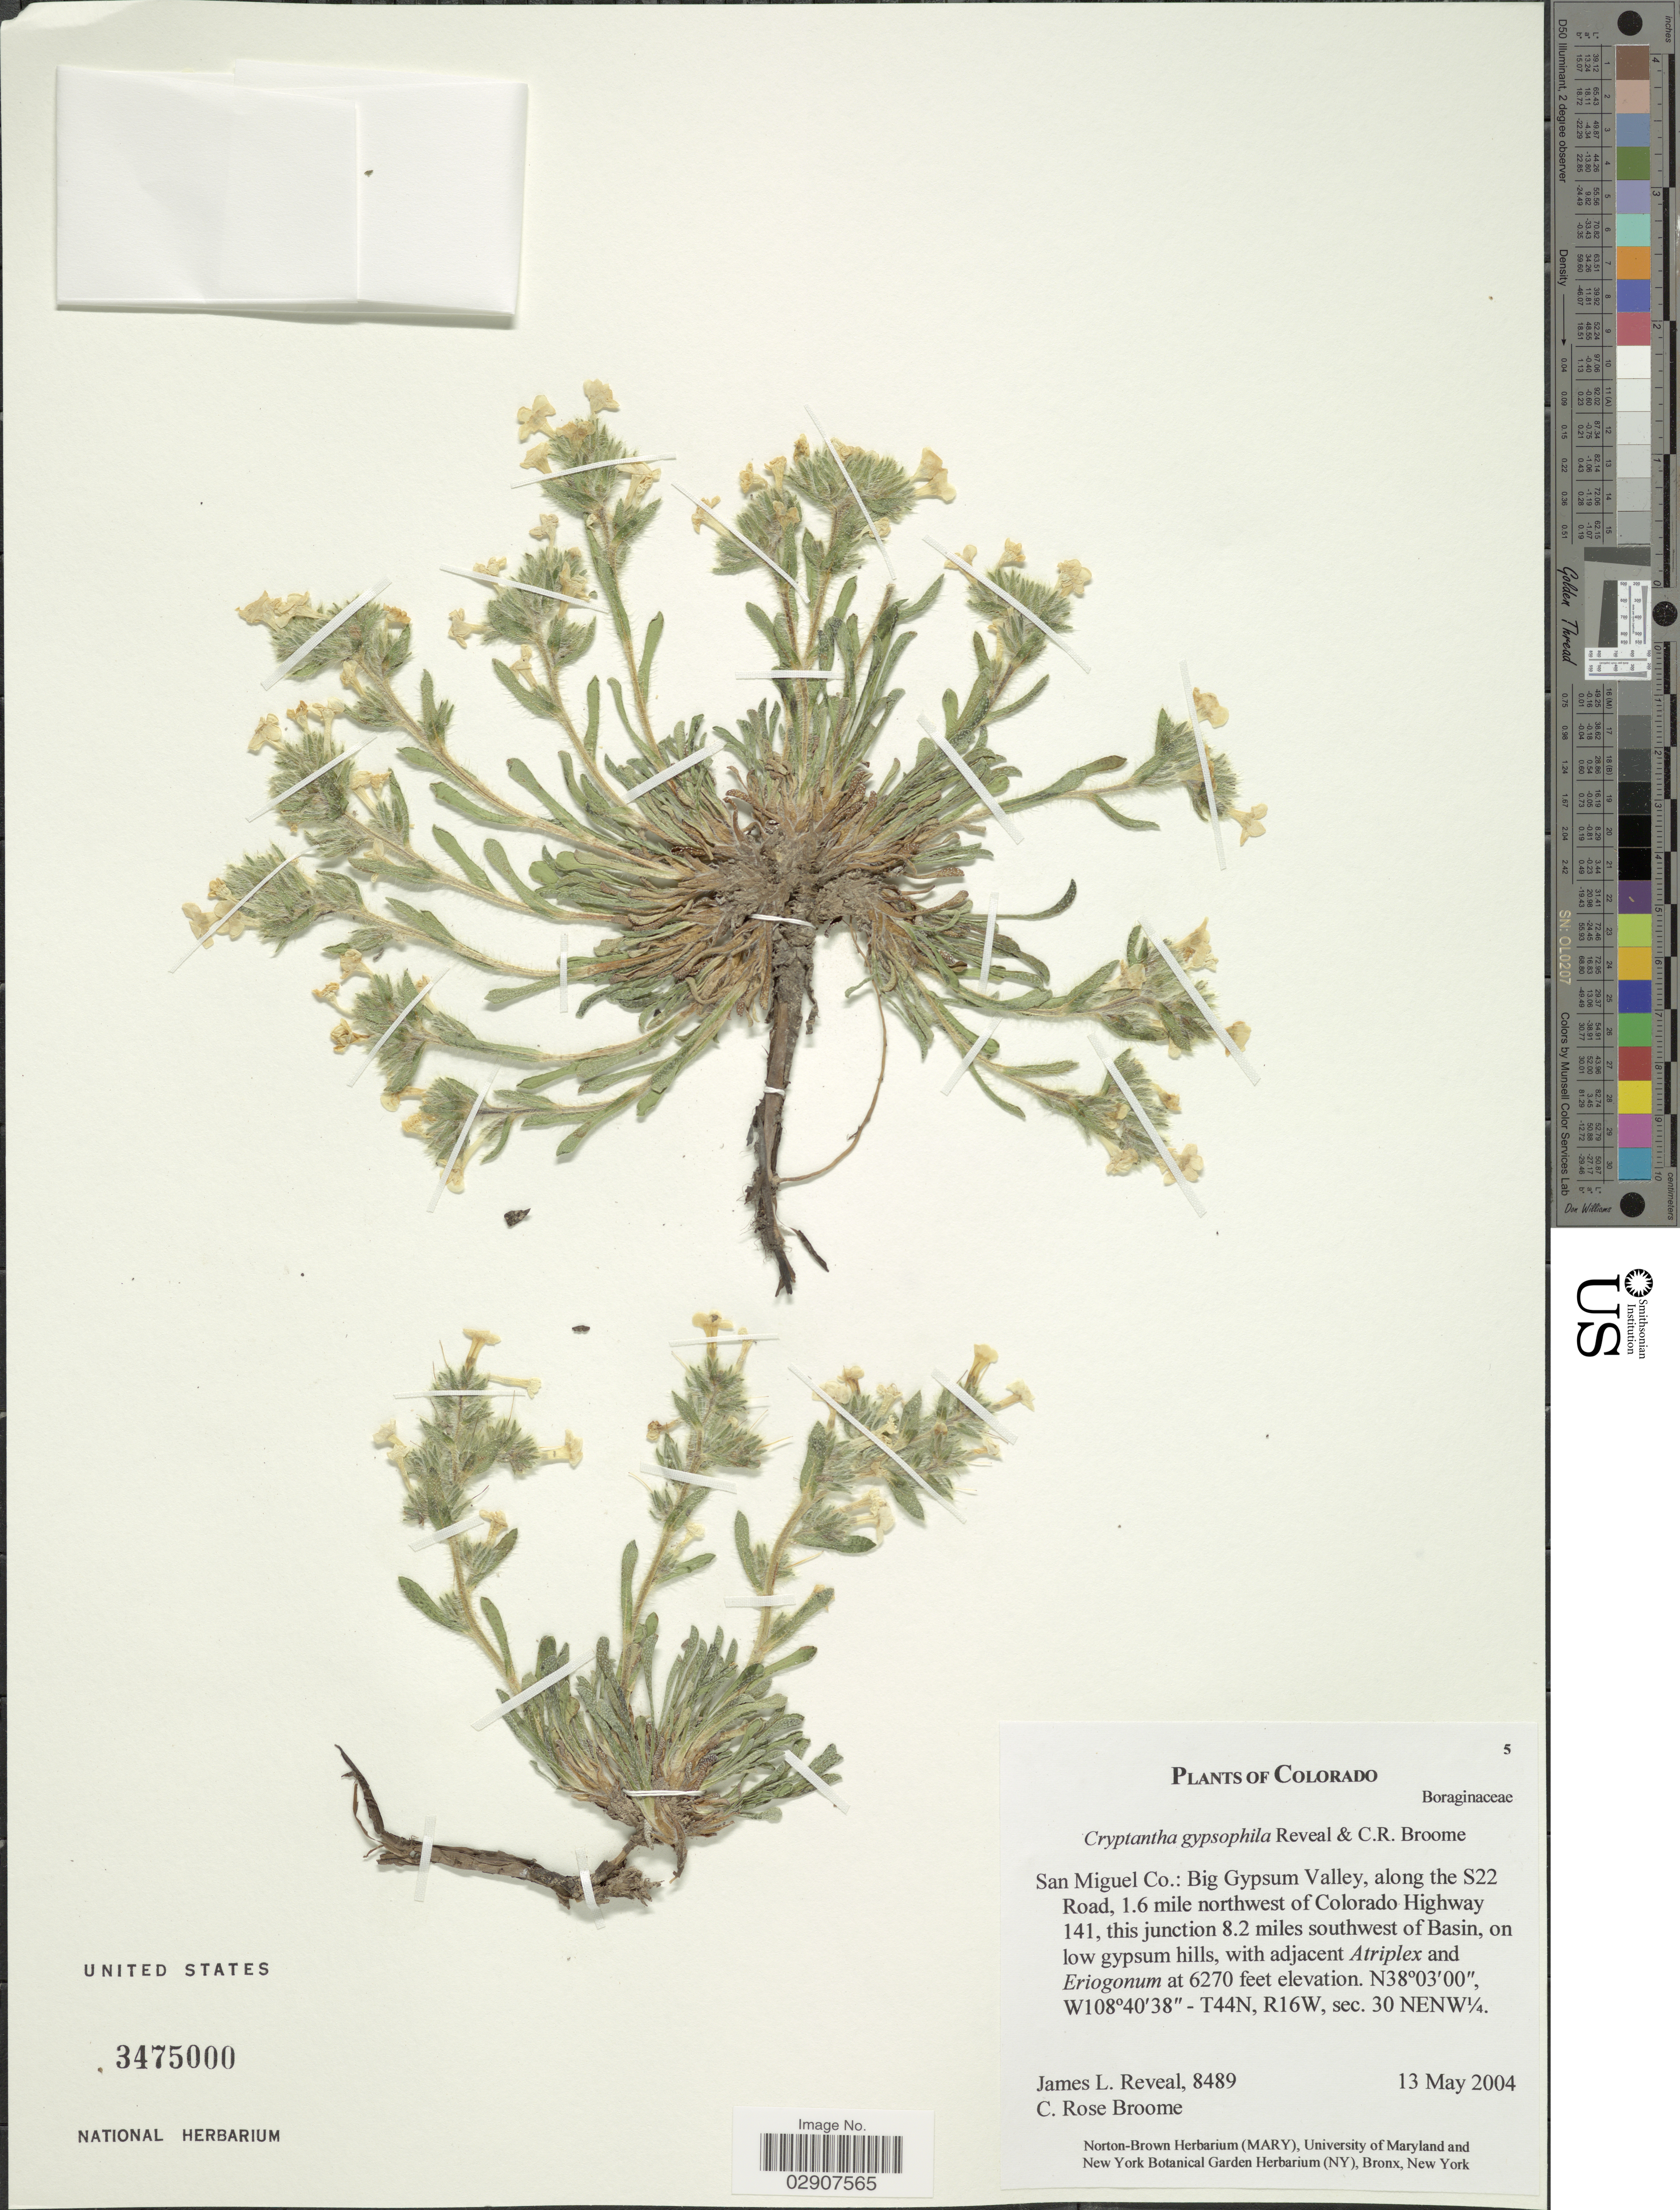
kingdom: Plantae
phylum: Tracheophyta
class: Magnoliopsida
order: Boraginales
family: Boraginaceae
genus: Cryptantha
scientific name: Cryptantha gypsophila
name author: Reveal & C.R. Broome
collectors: J. L. Reveal, C. Broome & C. Sullivan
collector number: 8489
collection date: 2004-05-13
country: United States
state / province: Colorado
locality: San Miguel Co.: Big Gypsum Valley, along the S22 Road, 1.6 mile northwest of Colorado Highway 141, this junction 8.2 miles southwest of Basin, T44N, R16W, sec.30 NENW¼.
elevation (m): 1911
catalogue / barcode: US 3475000